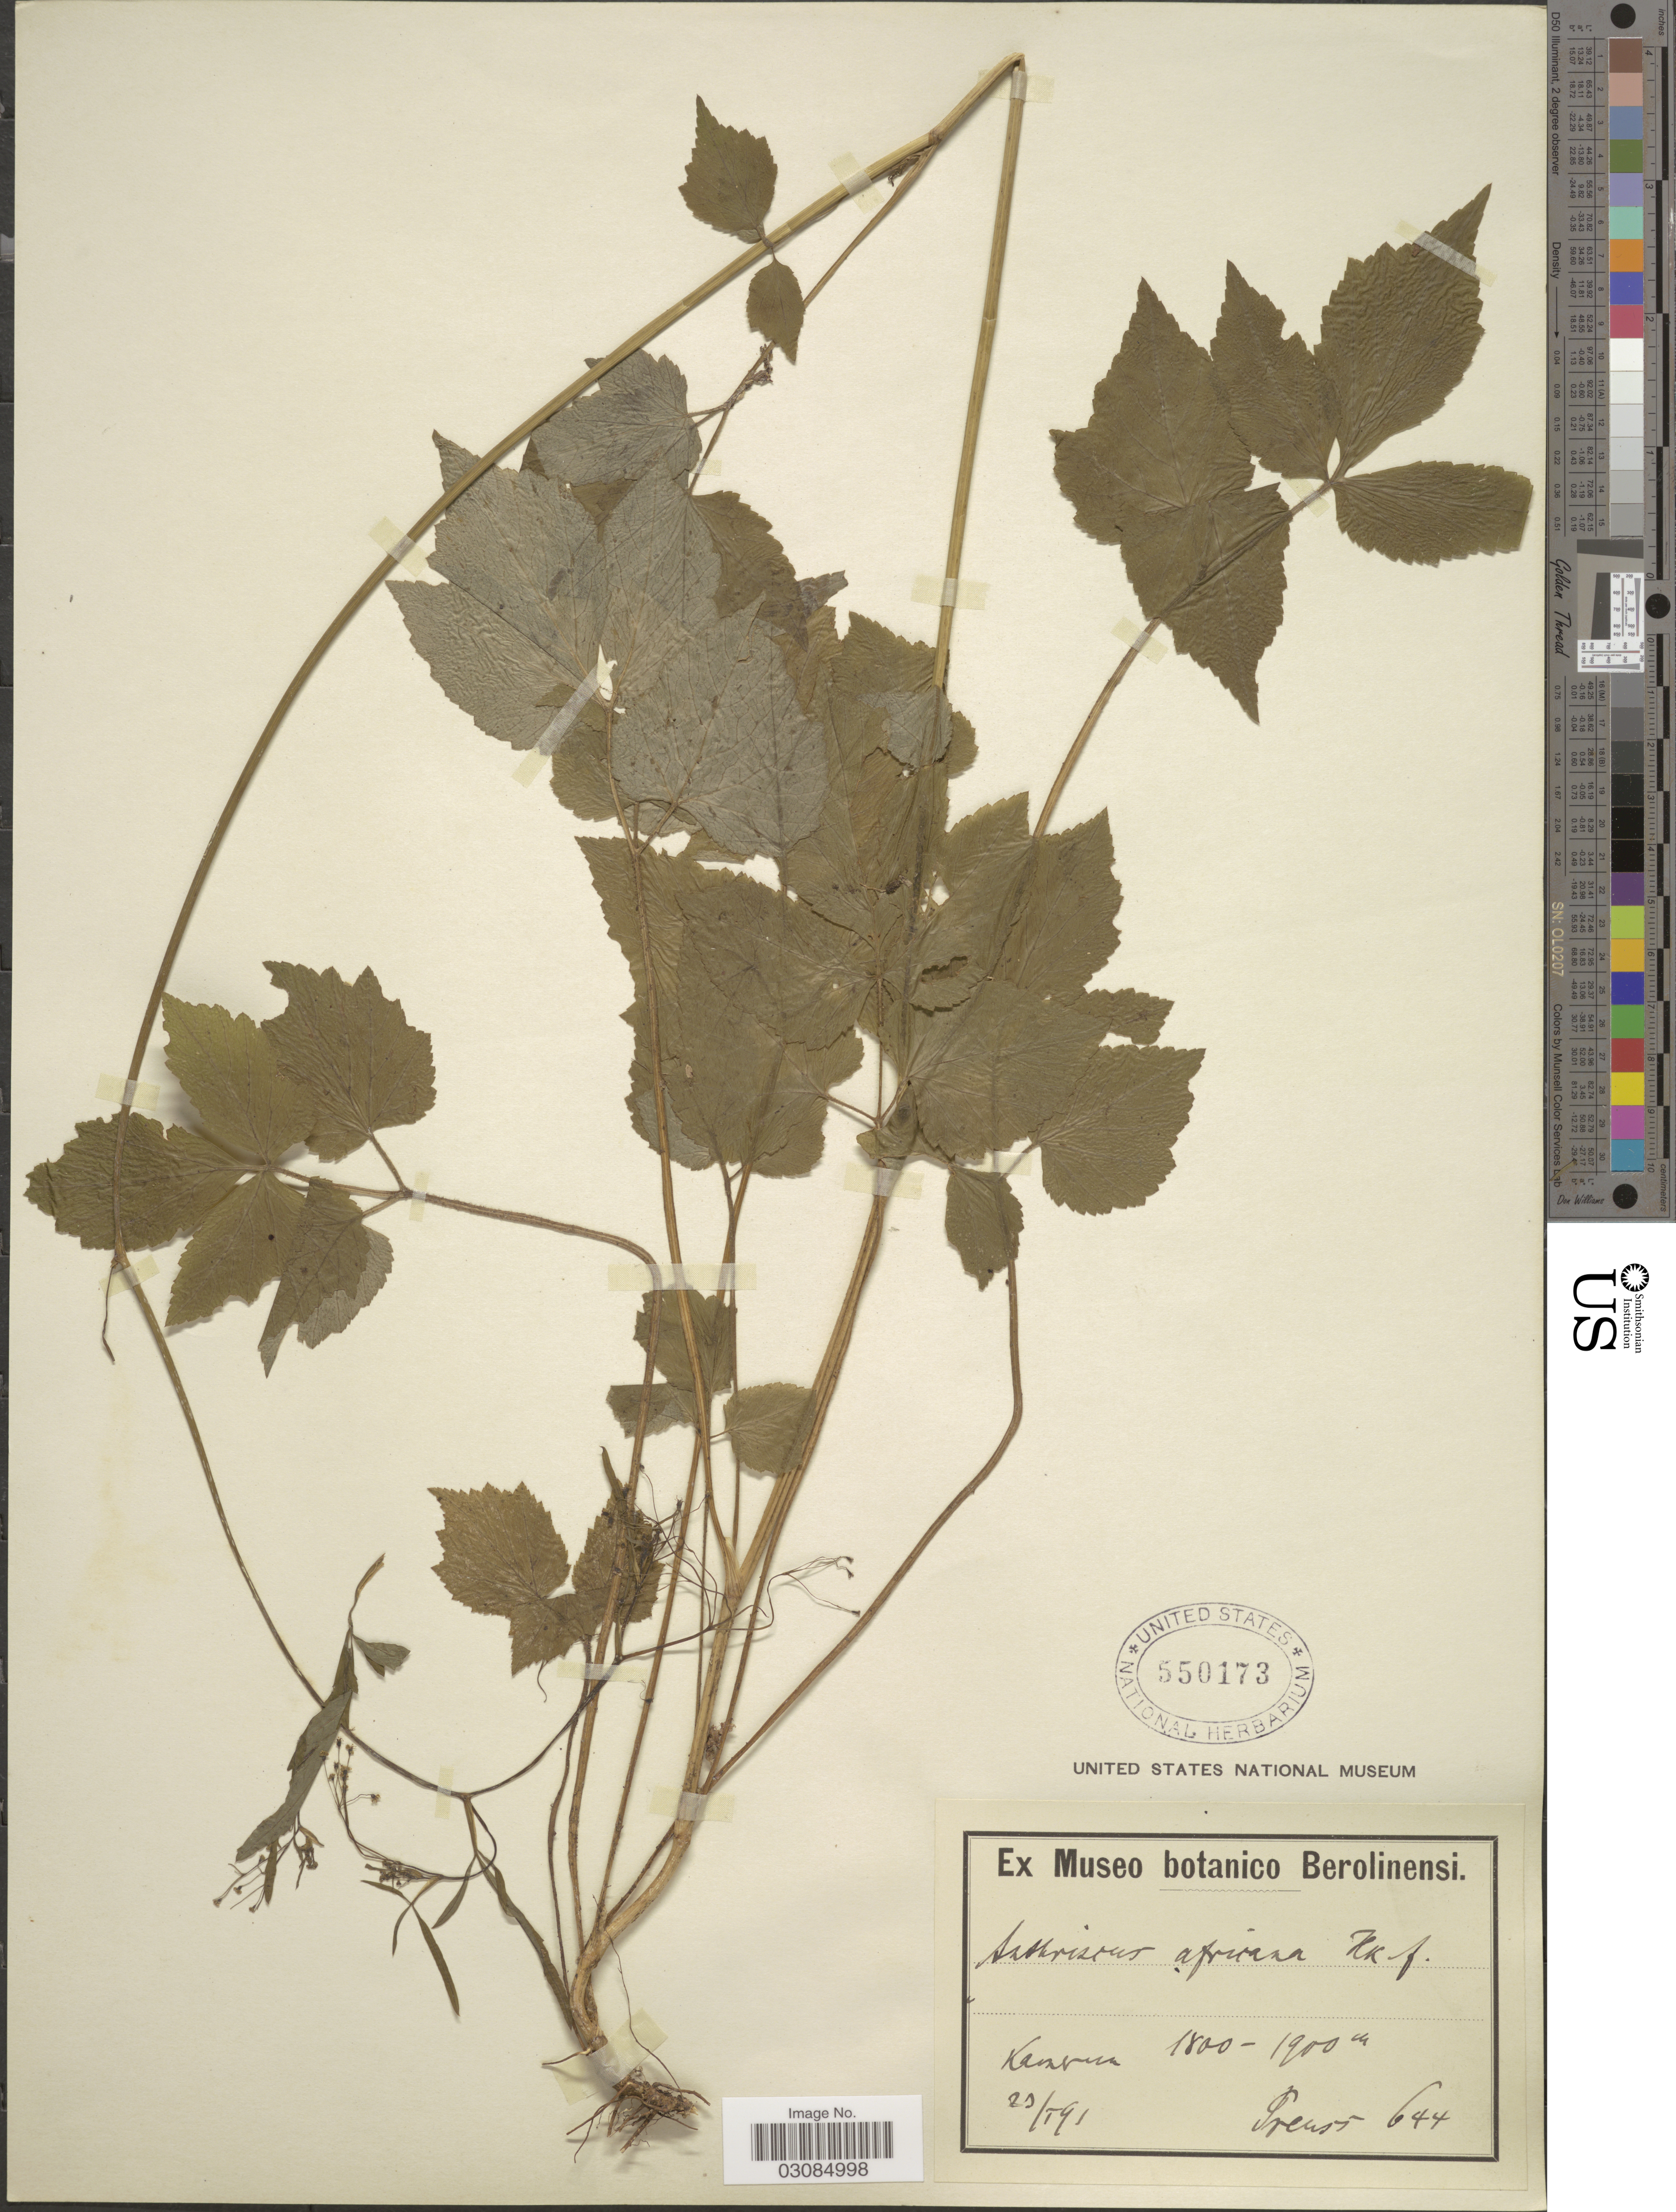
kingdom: Plantae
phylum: Tracheophyta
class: Magnoliopsida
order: Apiales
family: Apiaceae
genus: Cryptotaenia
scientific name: Cryptotaenia africana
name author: (Hook. f.) Drude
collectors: C. Preuss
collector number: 644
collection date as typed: Transcribed d/m/y: 23/1/91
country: Cameroon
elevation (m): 1800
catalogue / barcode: US 550173